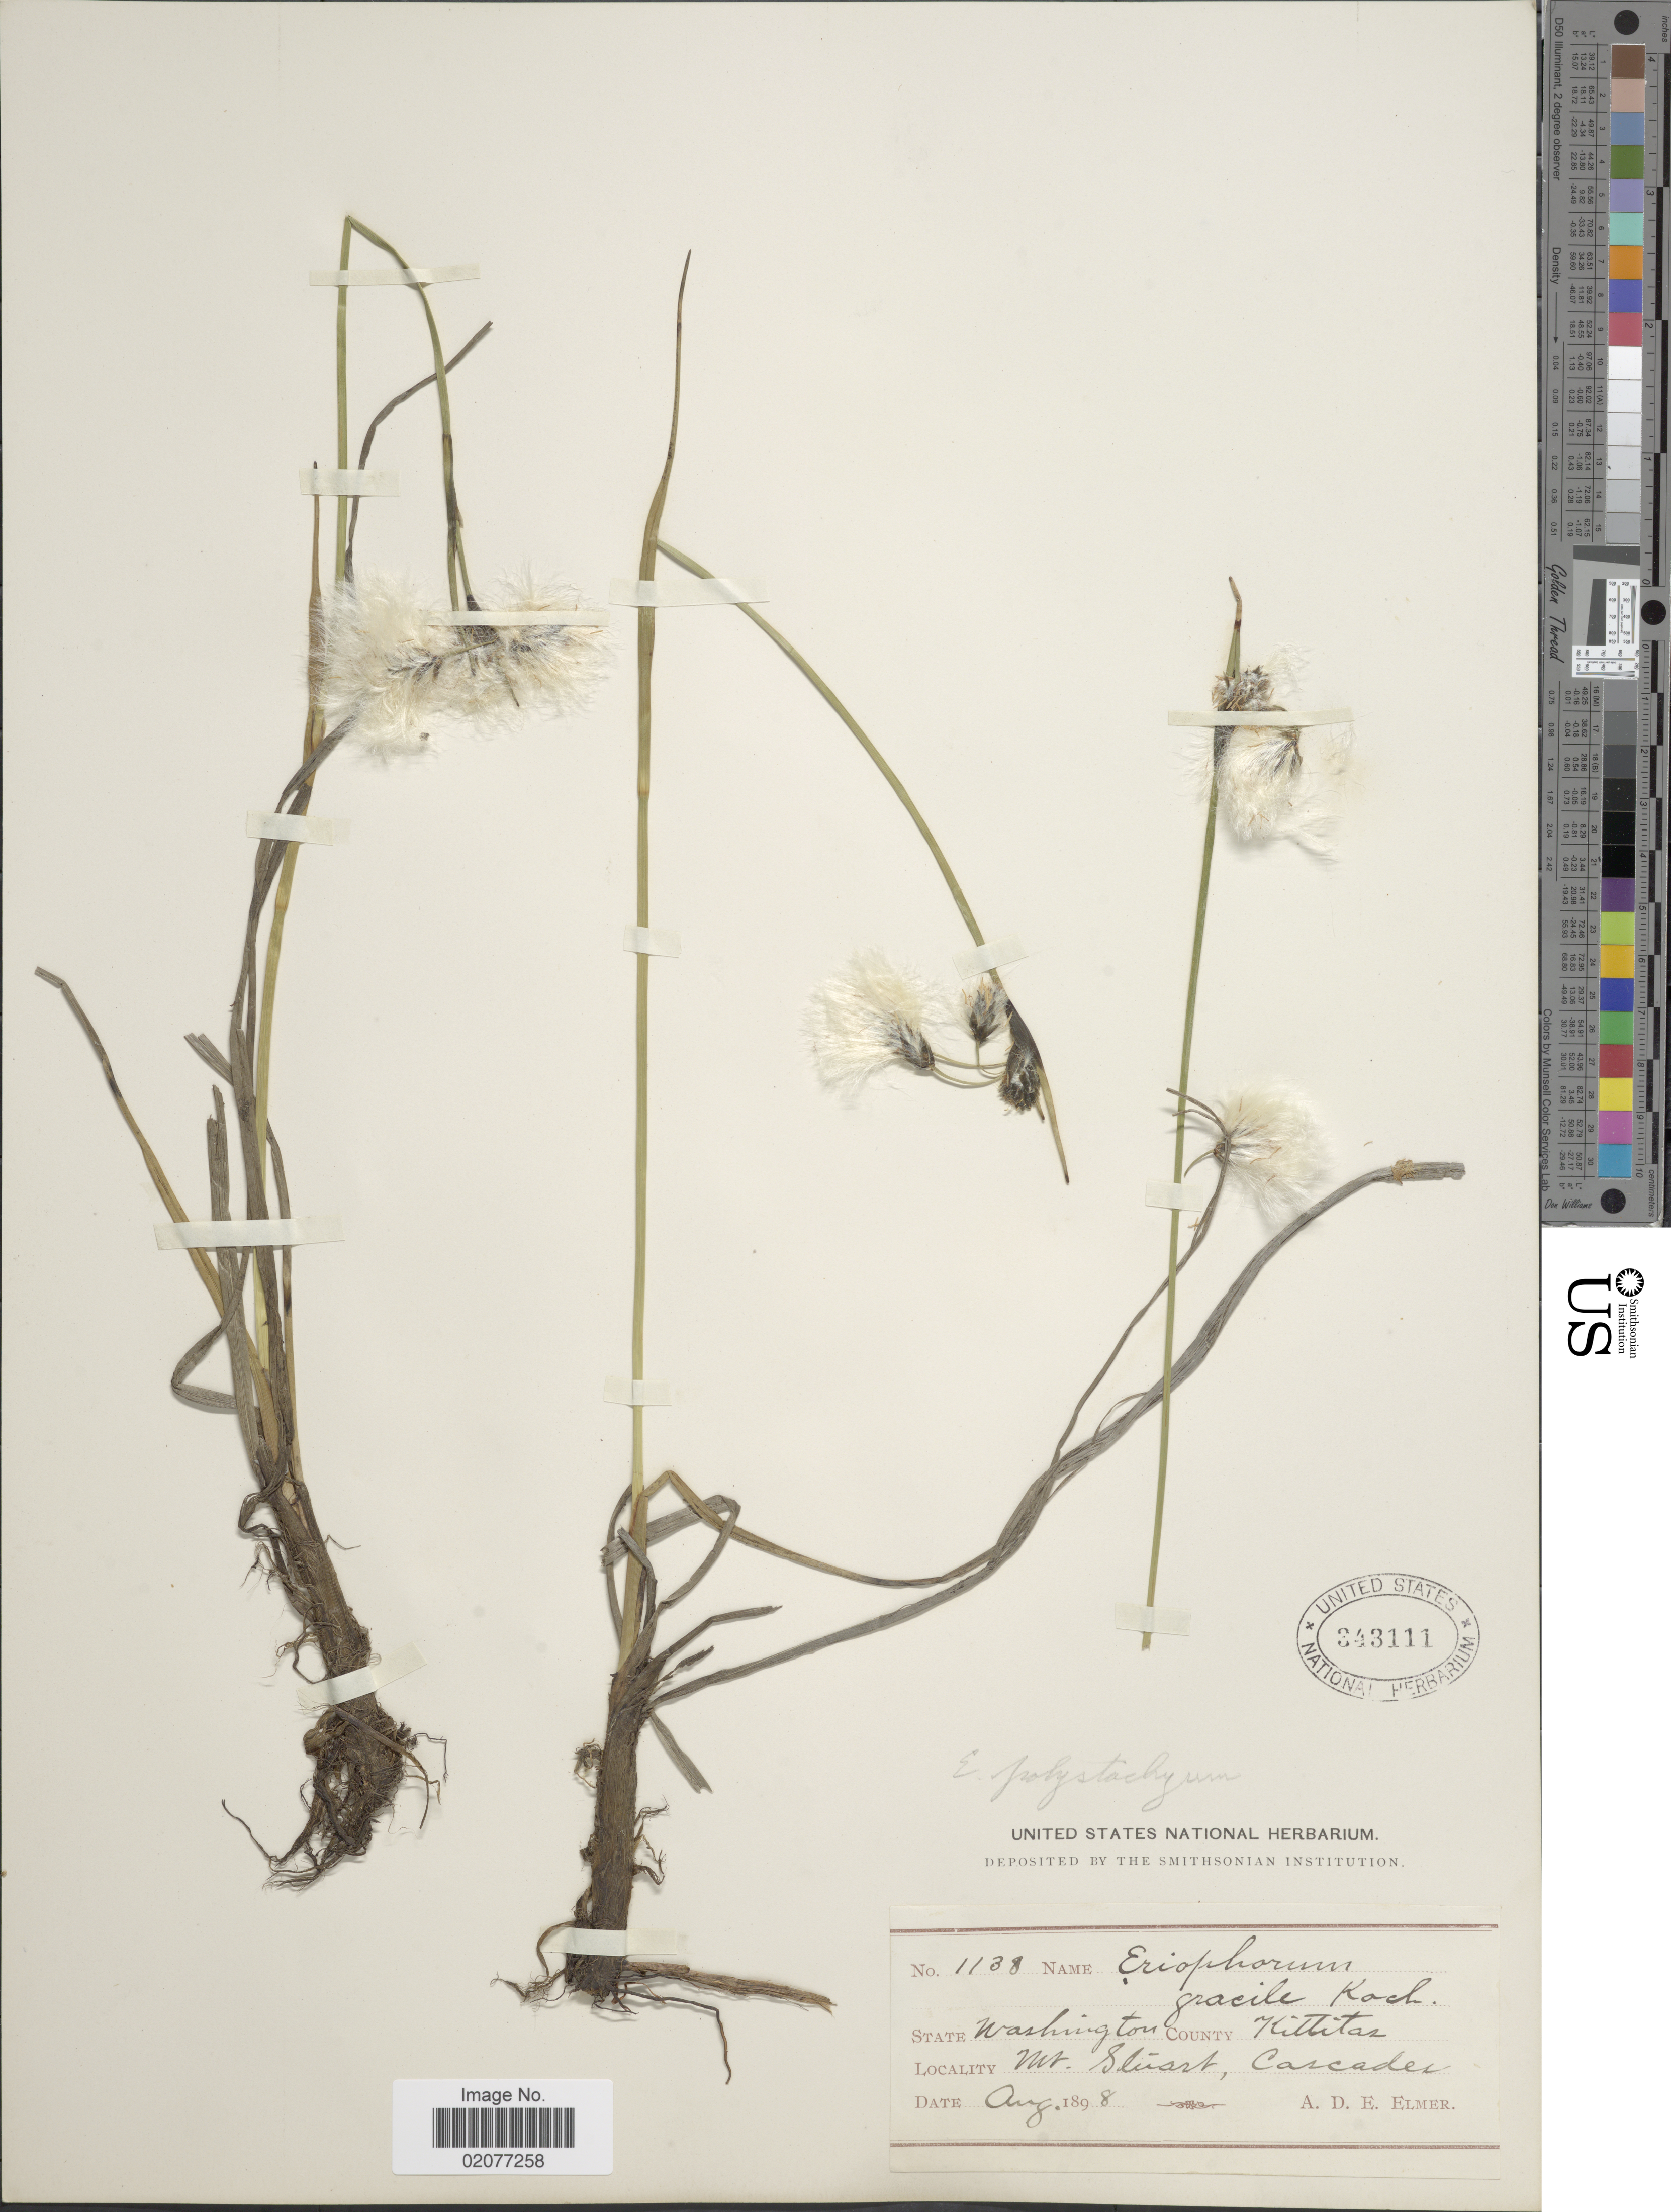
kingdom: Plantae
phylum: Tracheophyta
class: Liliopsida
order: Poales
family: Cyperaceae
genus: Eriophorum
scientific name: Eriophorum angustifolium subsp. angustifolium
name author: Honck.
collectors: A. D. E. Elmer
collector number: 1138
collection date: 1898-08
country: United States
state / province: Washington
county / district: Kittitas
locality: State Washingtn, County Kittitas.Mt Stuart, Cascades.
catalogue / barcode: US 343111